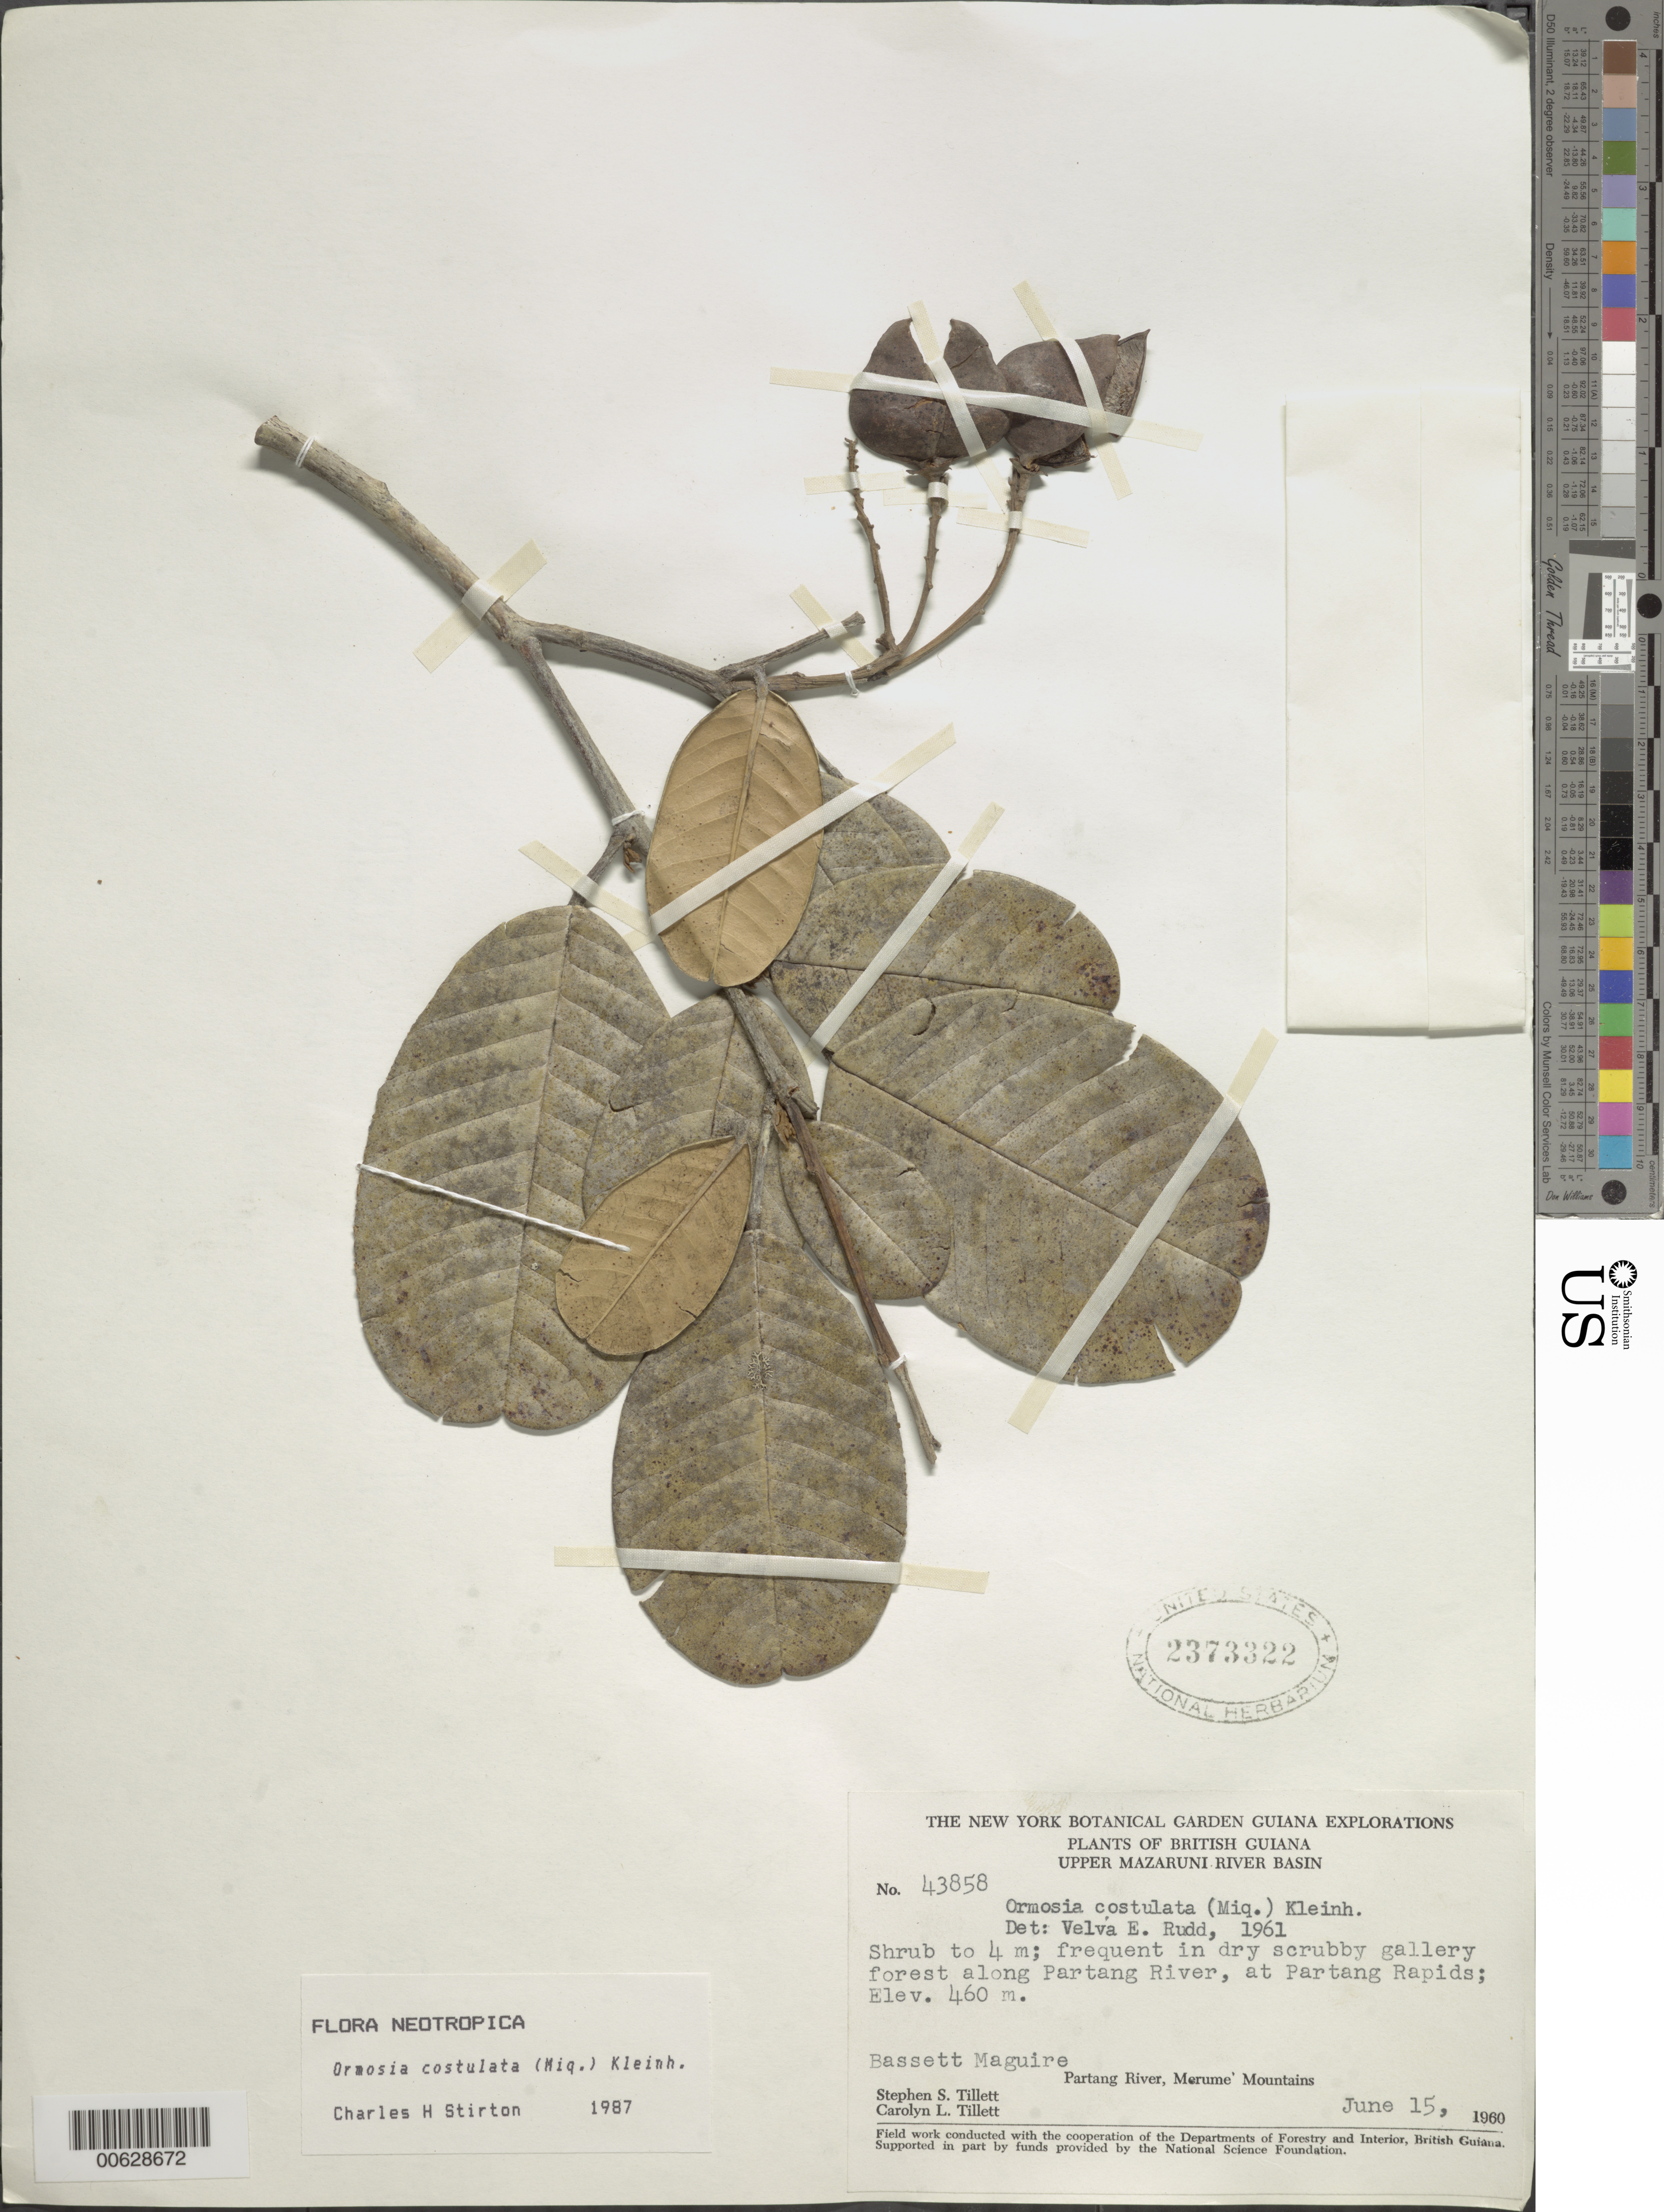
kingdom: Plantae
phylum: Tracheophyta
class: Magnoliopsida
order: Fabales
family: Fabaceae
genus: Ormosia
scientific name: Ormosia costulata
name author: (Miq.) Kleinhoonte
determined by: Stirton, Charles H.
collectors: S. S. Tillett, C. L. Tillett & B. Maguire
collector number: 43858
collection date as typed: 15-Jun-60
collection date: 1960-06-15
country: Guyana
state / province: Cuyuni-Mazaruni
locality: Partang Rapids, near the mouth Partang R., Merume Mts.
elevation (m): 460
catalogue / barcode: US 2373322